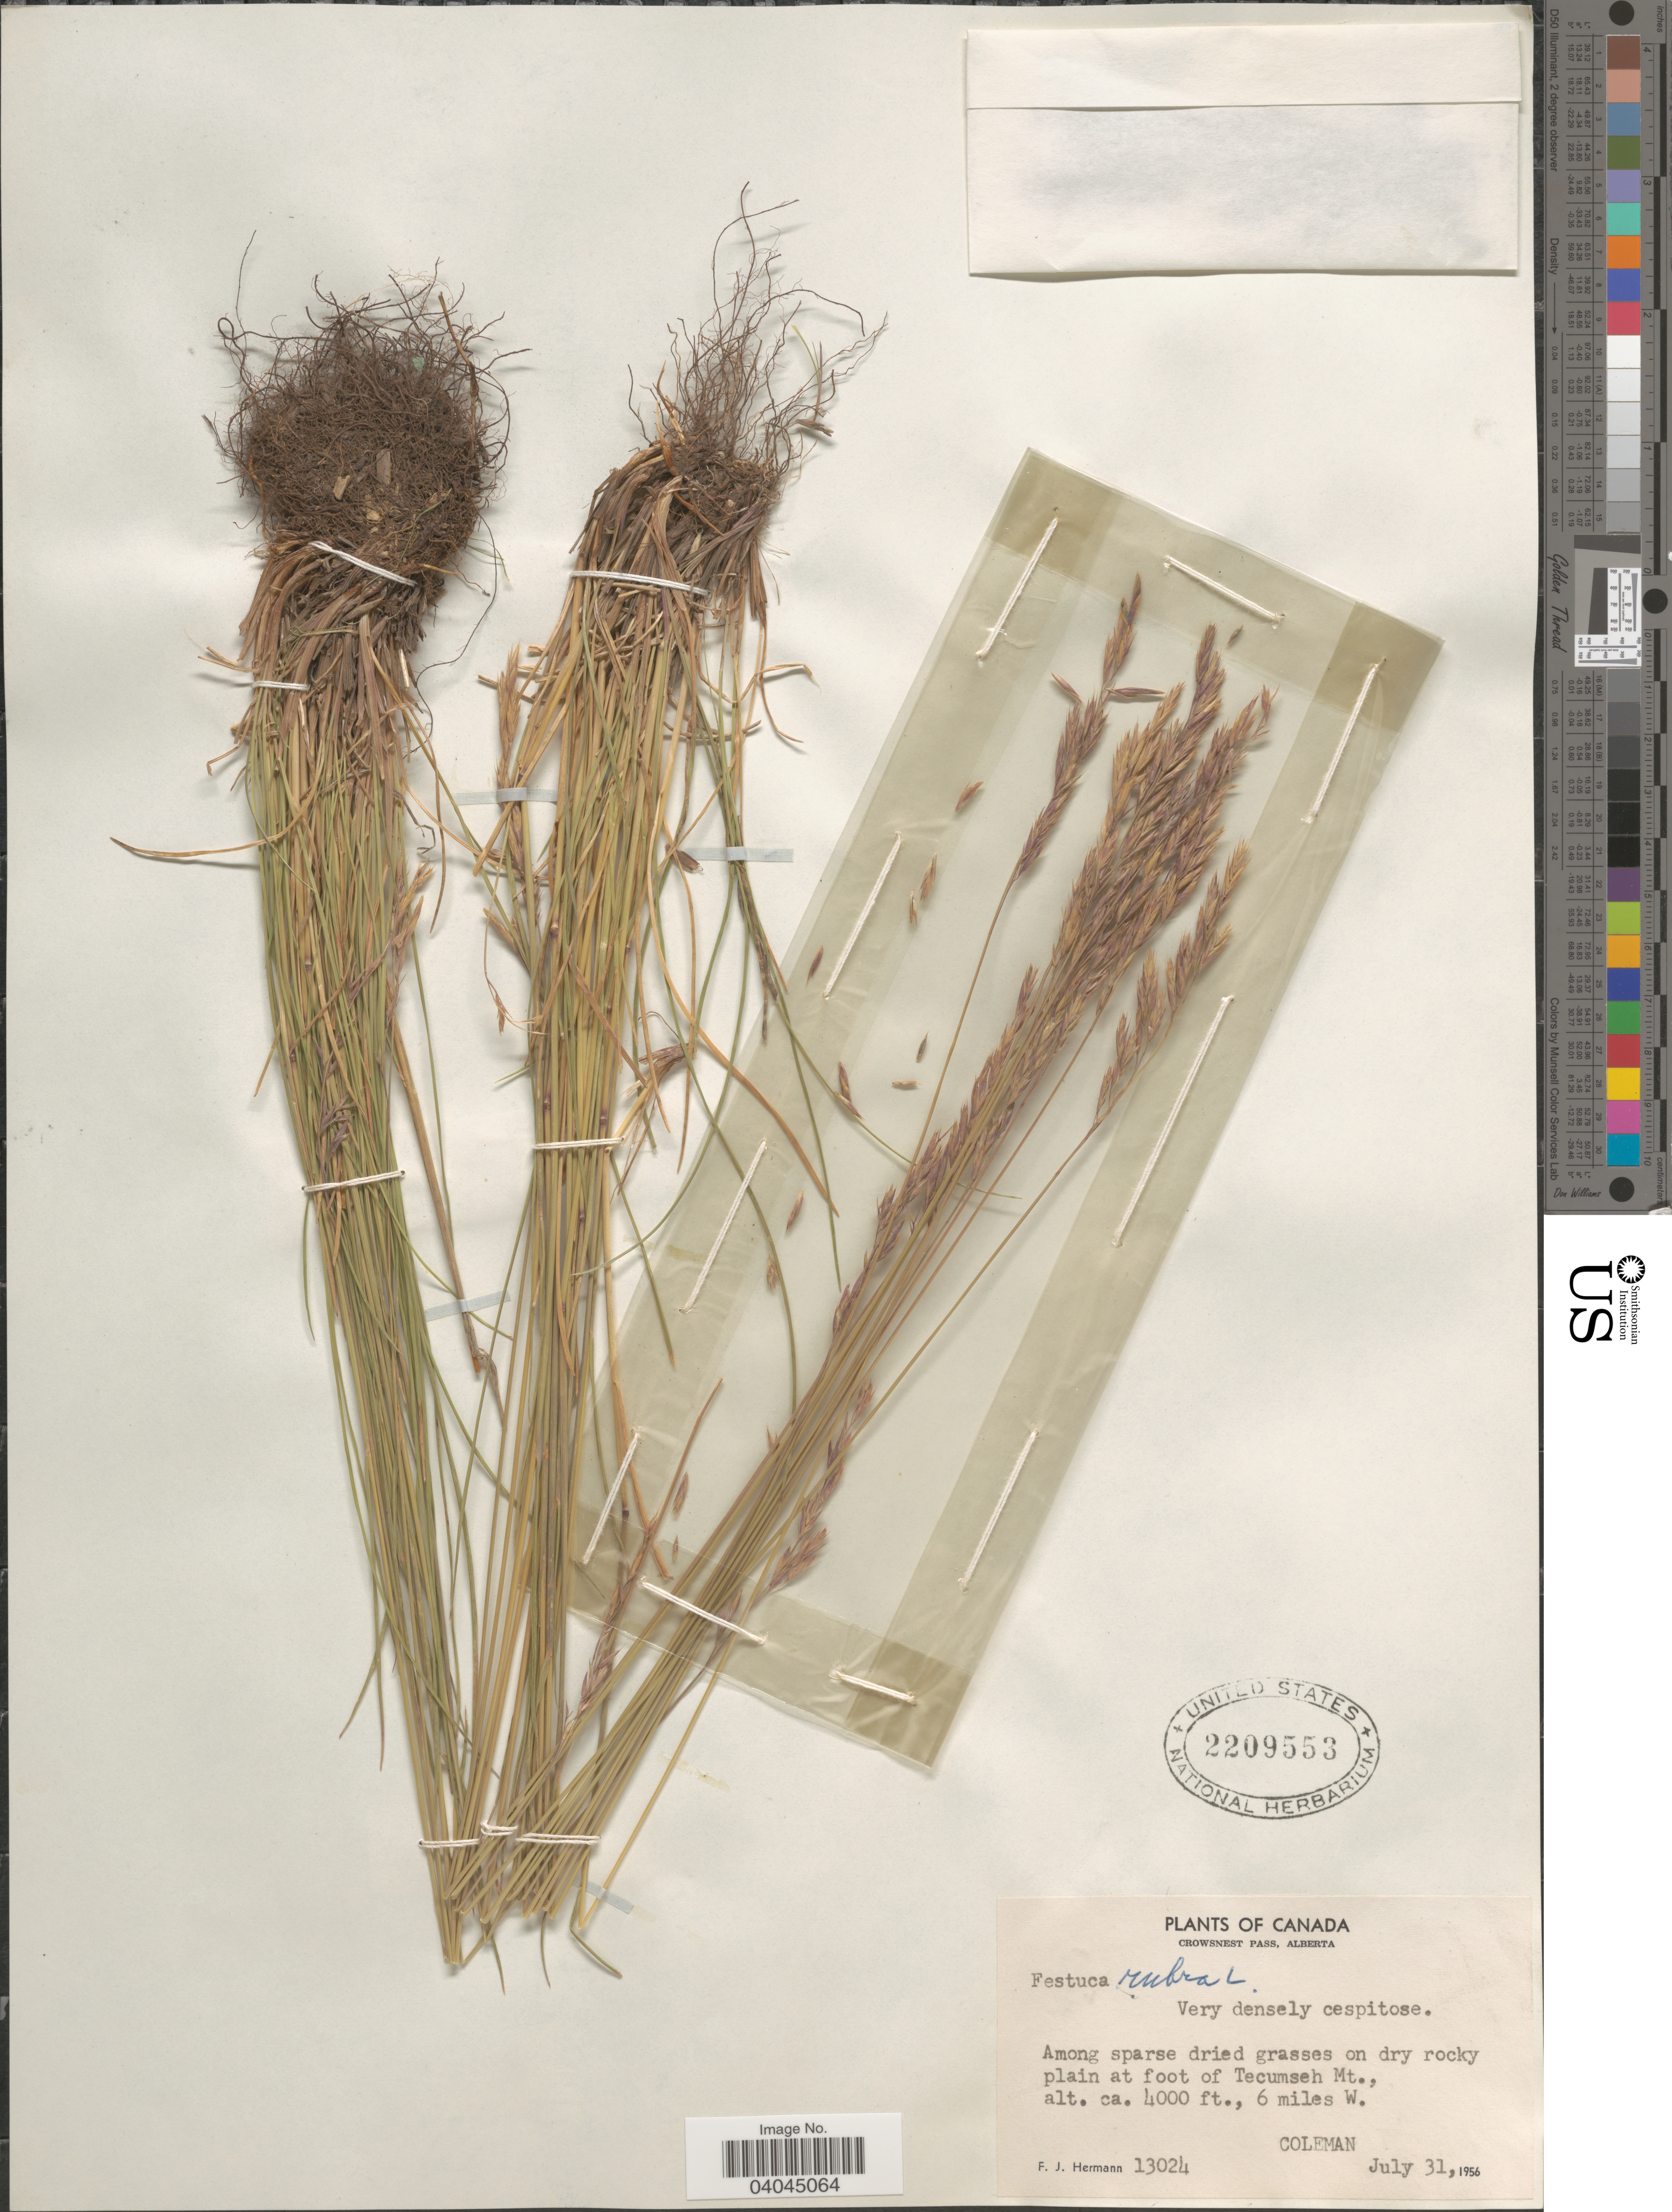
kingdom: Plantae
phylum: Tracheophyta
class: Liliopsida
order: Poales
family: Poaceae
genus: Festuca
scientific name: Festuca rubra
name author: L.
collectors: F. J. Hermann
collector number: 13024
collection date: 1956-07-31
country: Canada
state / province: Alberta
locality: Crowsnest Pass. Plain at foot of Tecumseh Mt., 6 miles W. Coleman.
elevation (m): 1219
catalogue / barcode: US 2209553